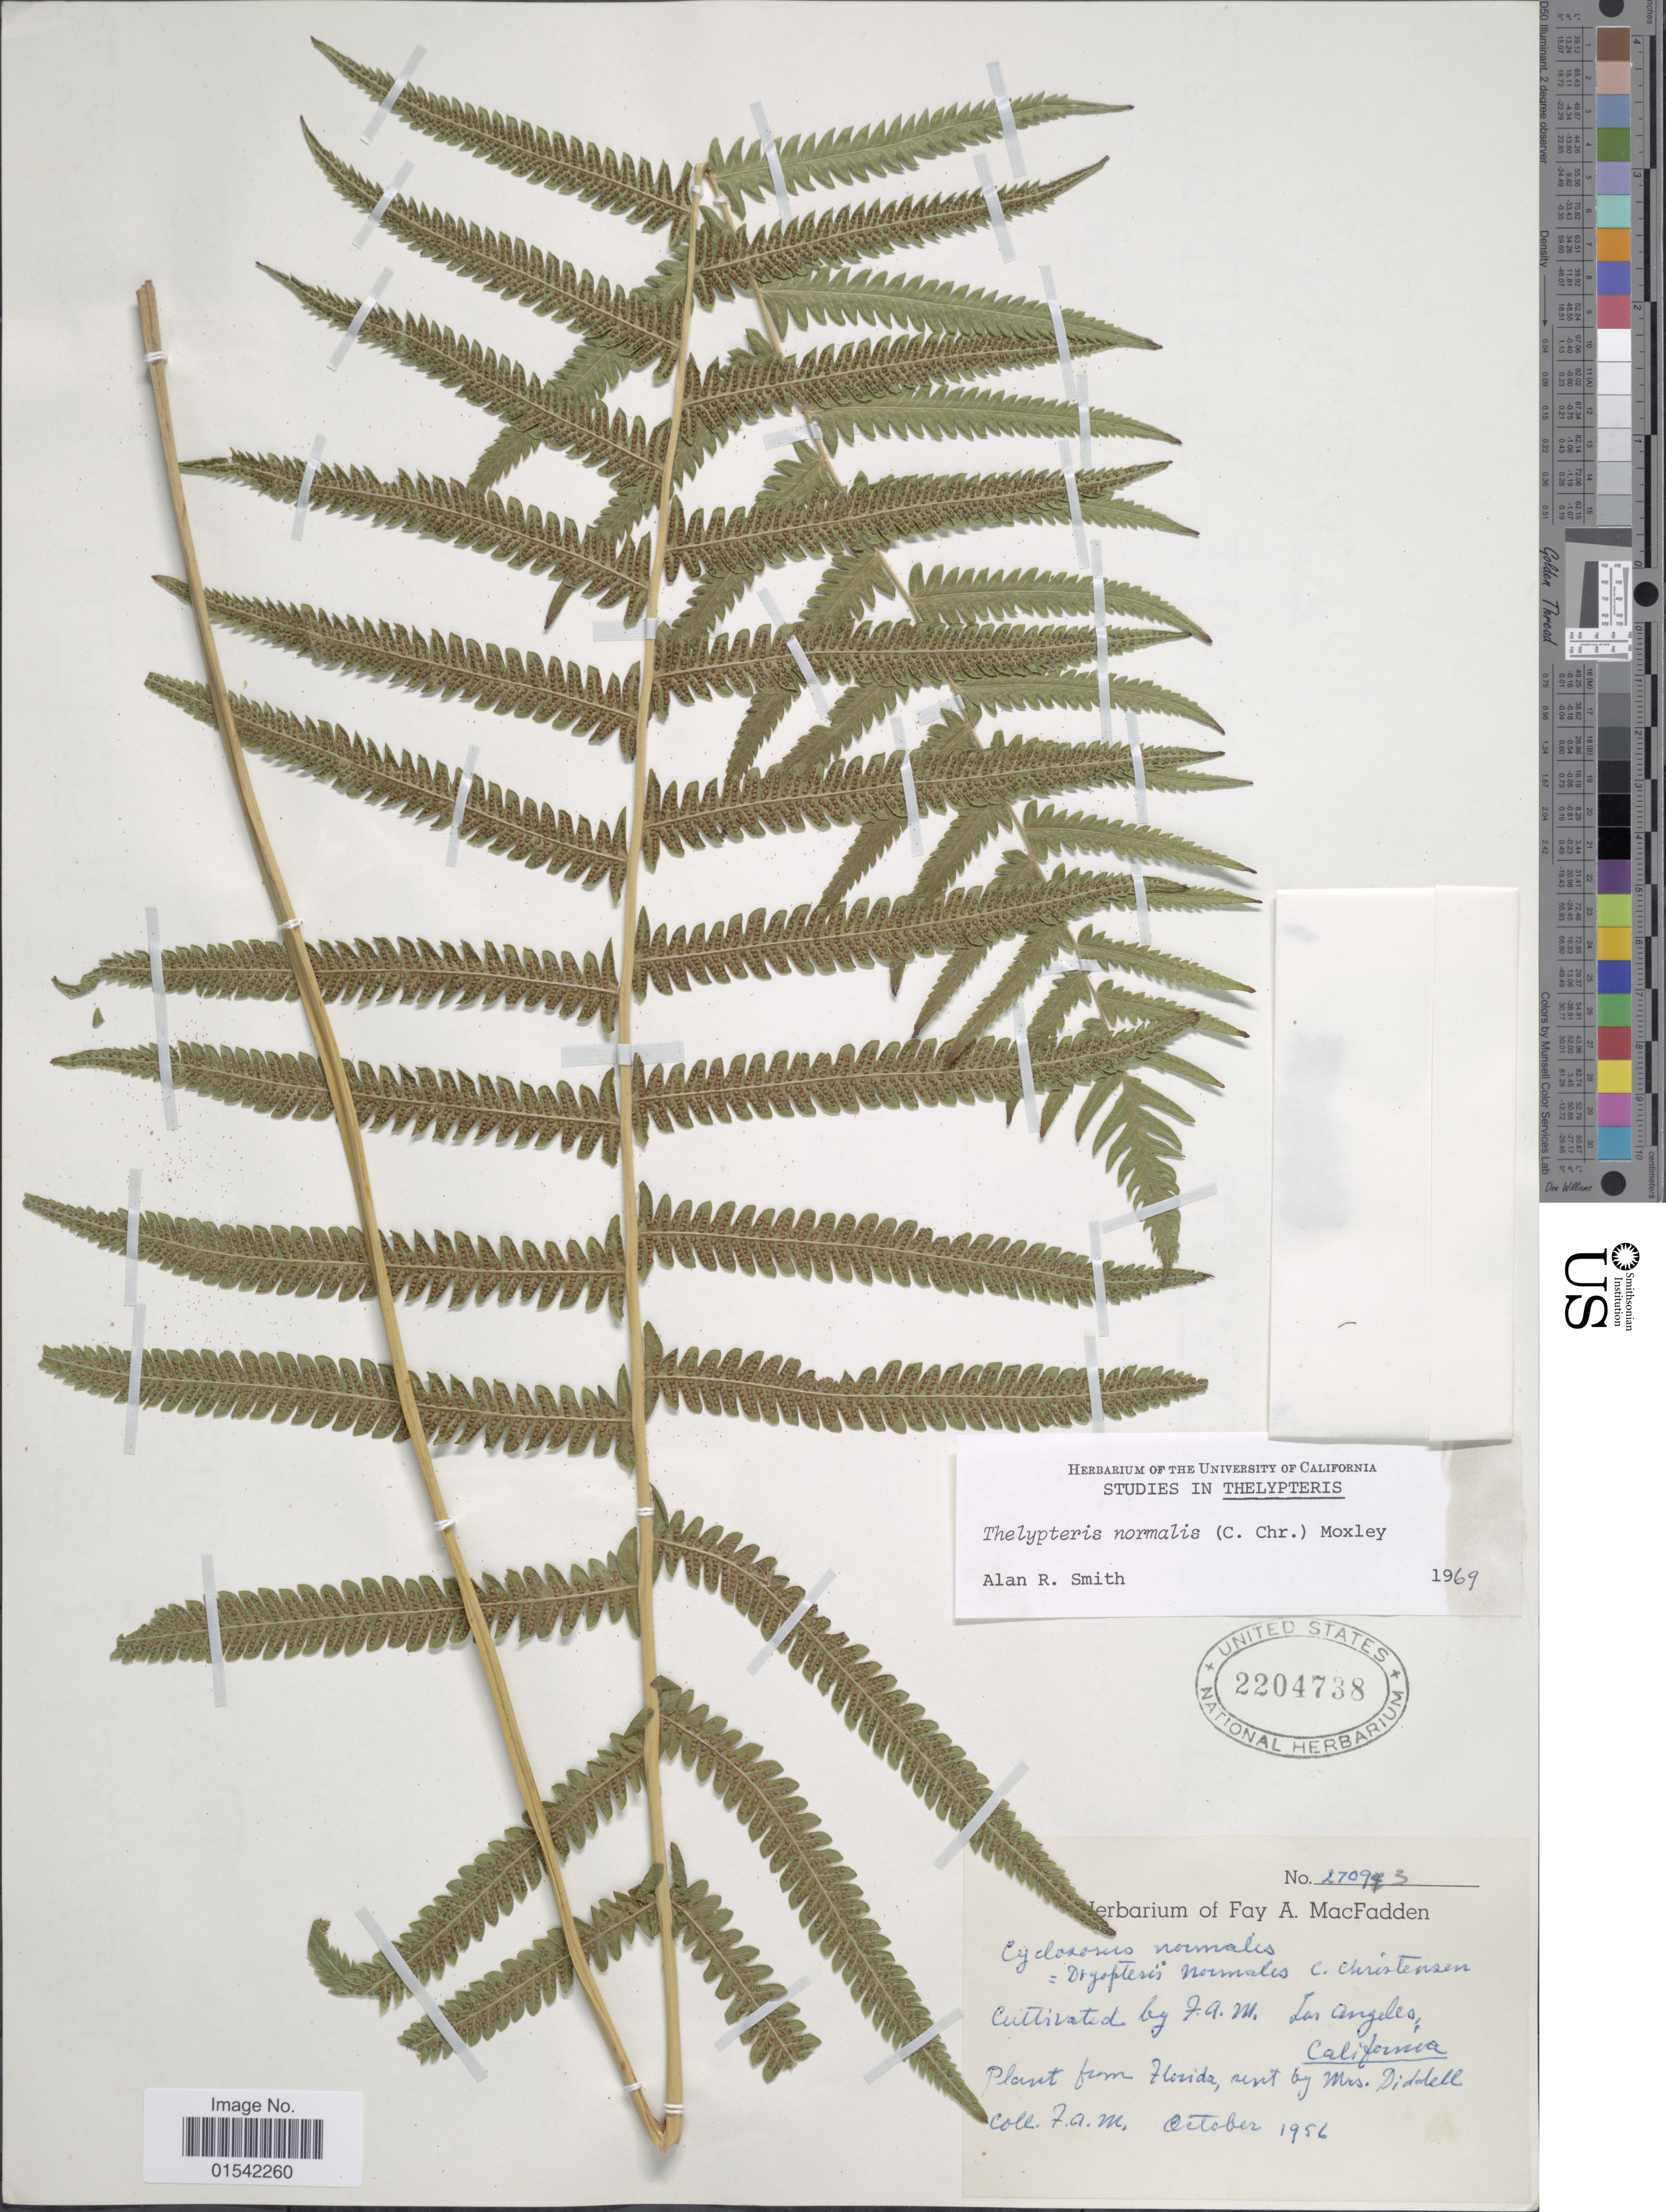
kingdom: Plantae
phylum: Tracheophyta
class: Polypodiopsida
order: Polypodiales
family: Thelypteridaceae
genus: Cyclosorus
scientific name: Cyclosorus kunthii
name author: (Desv.) Christenh.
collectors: F. MacFadden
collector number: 27093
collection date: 1956-10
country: United States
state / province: California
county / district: Los Angeles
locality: Cultivated by F. A. M. Los Angeles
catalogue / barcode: US 2204738